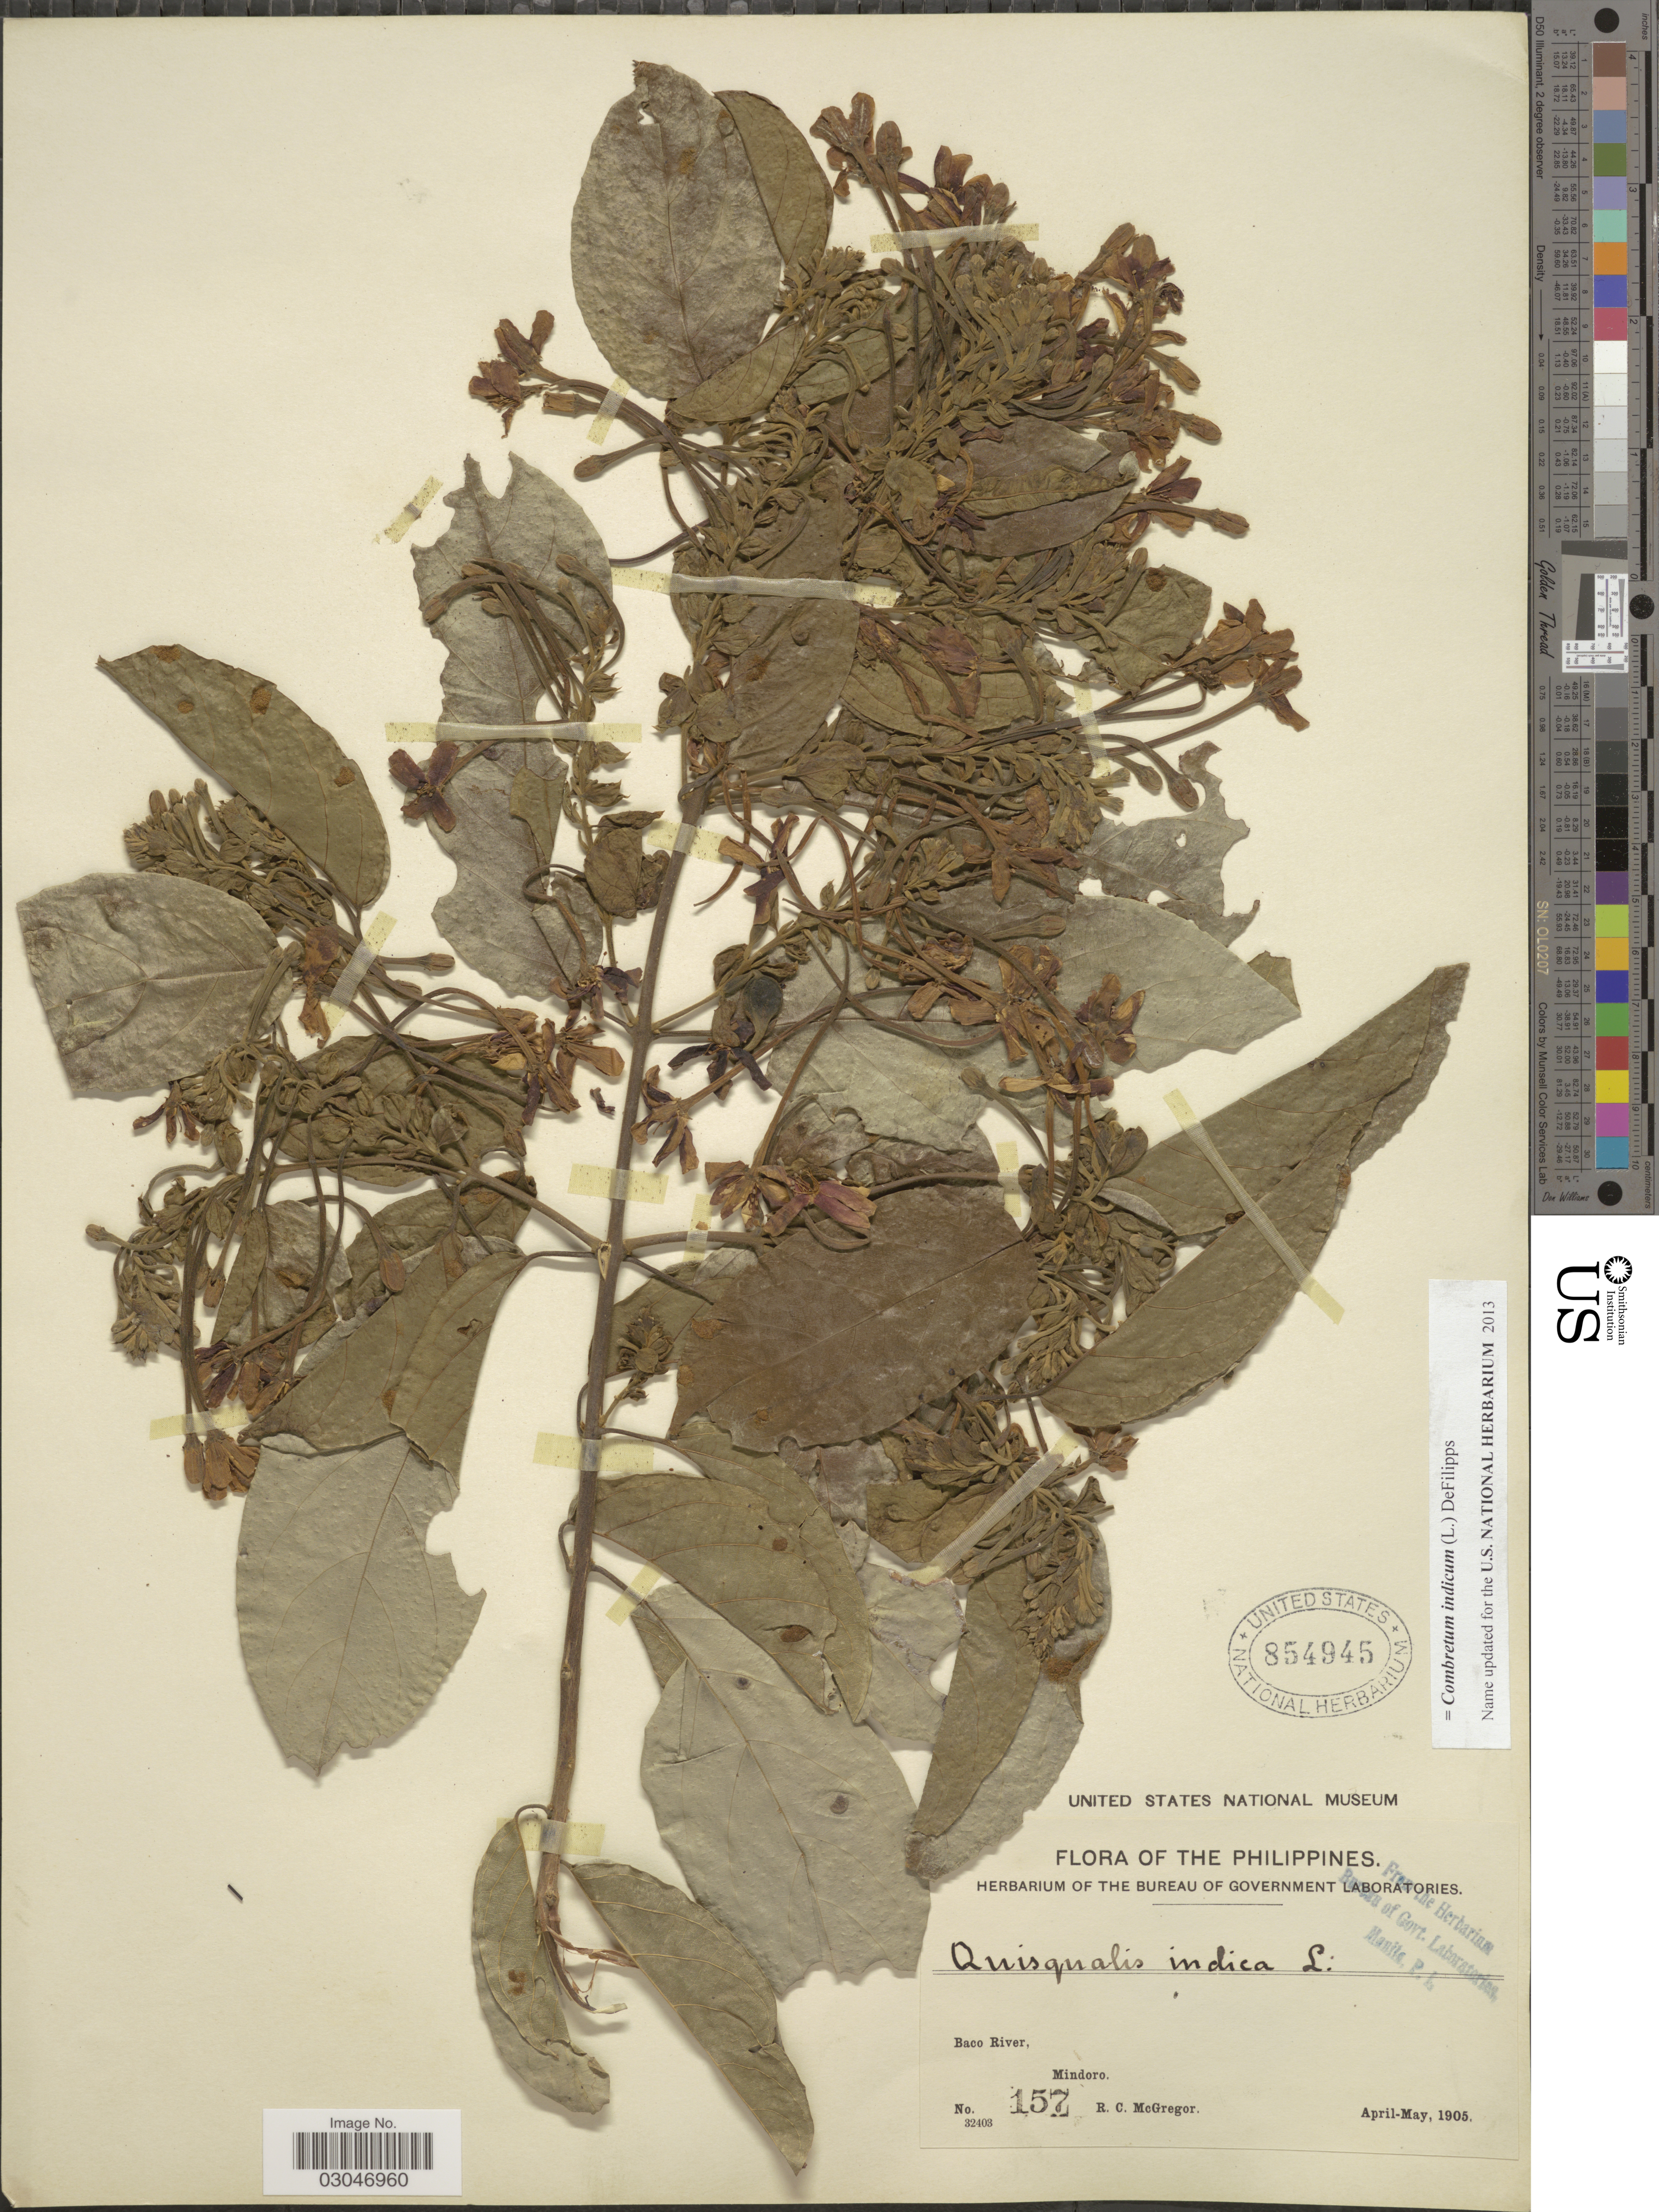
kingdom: Plantae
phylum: Tracheophyta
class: Magnoliopsida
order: Myrtales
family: Combretaceae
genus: Combretum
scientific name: Combretum indicum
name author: (L.) DeFilipps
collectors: R. C. McGregor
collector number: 157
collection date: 1905-04/1905-05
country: Philippines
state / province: Mimaropa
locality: Baco River, Mindoro.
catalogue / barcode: US 854945